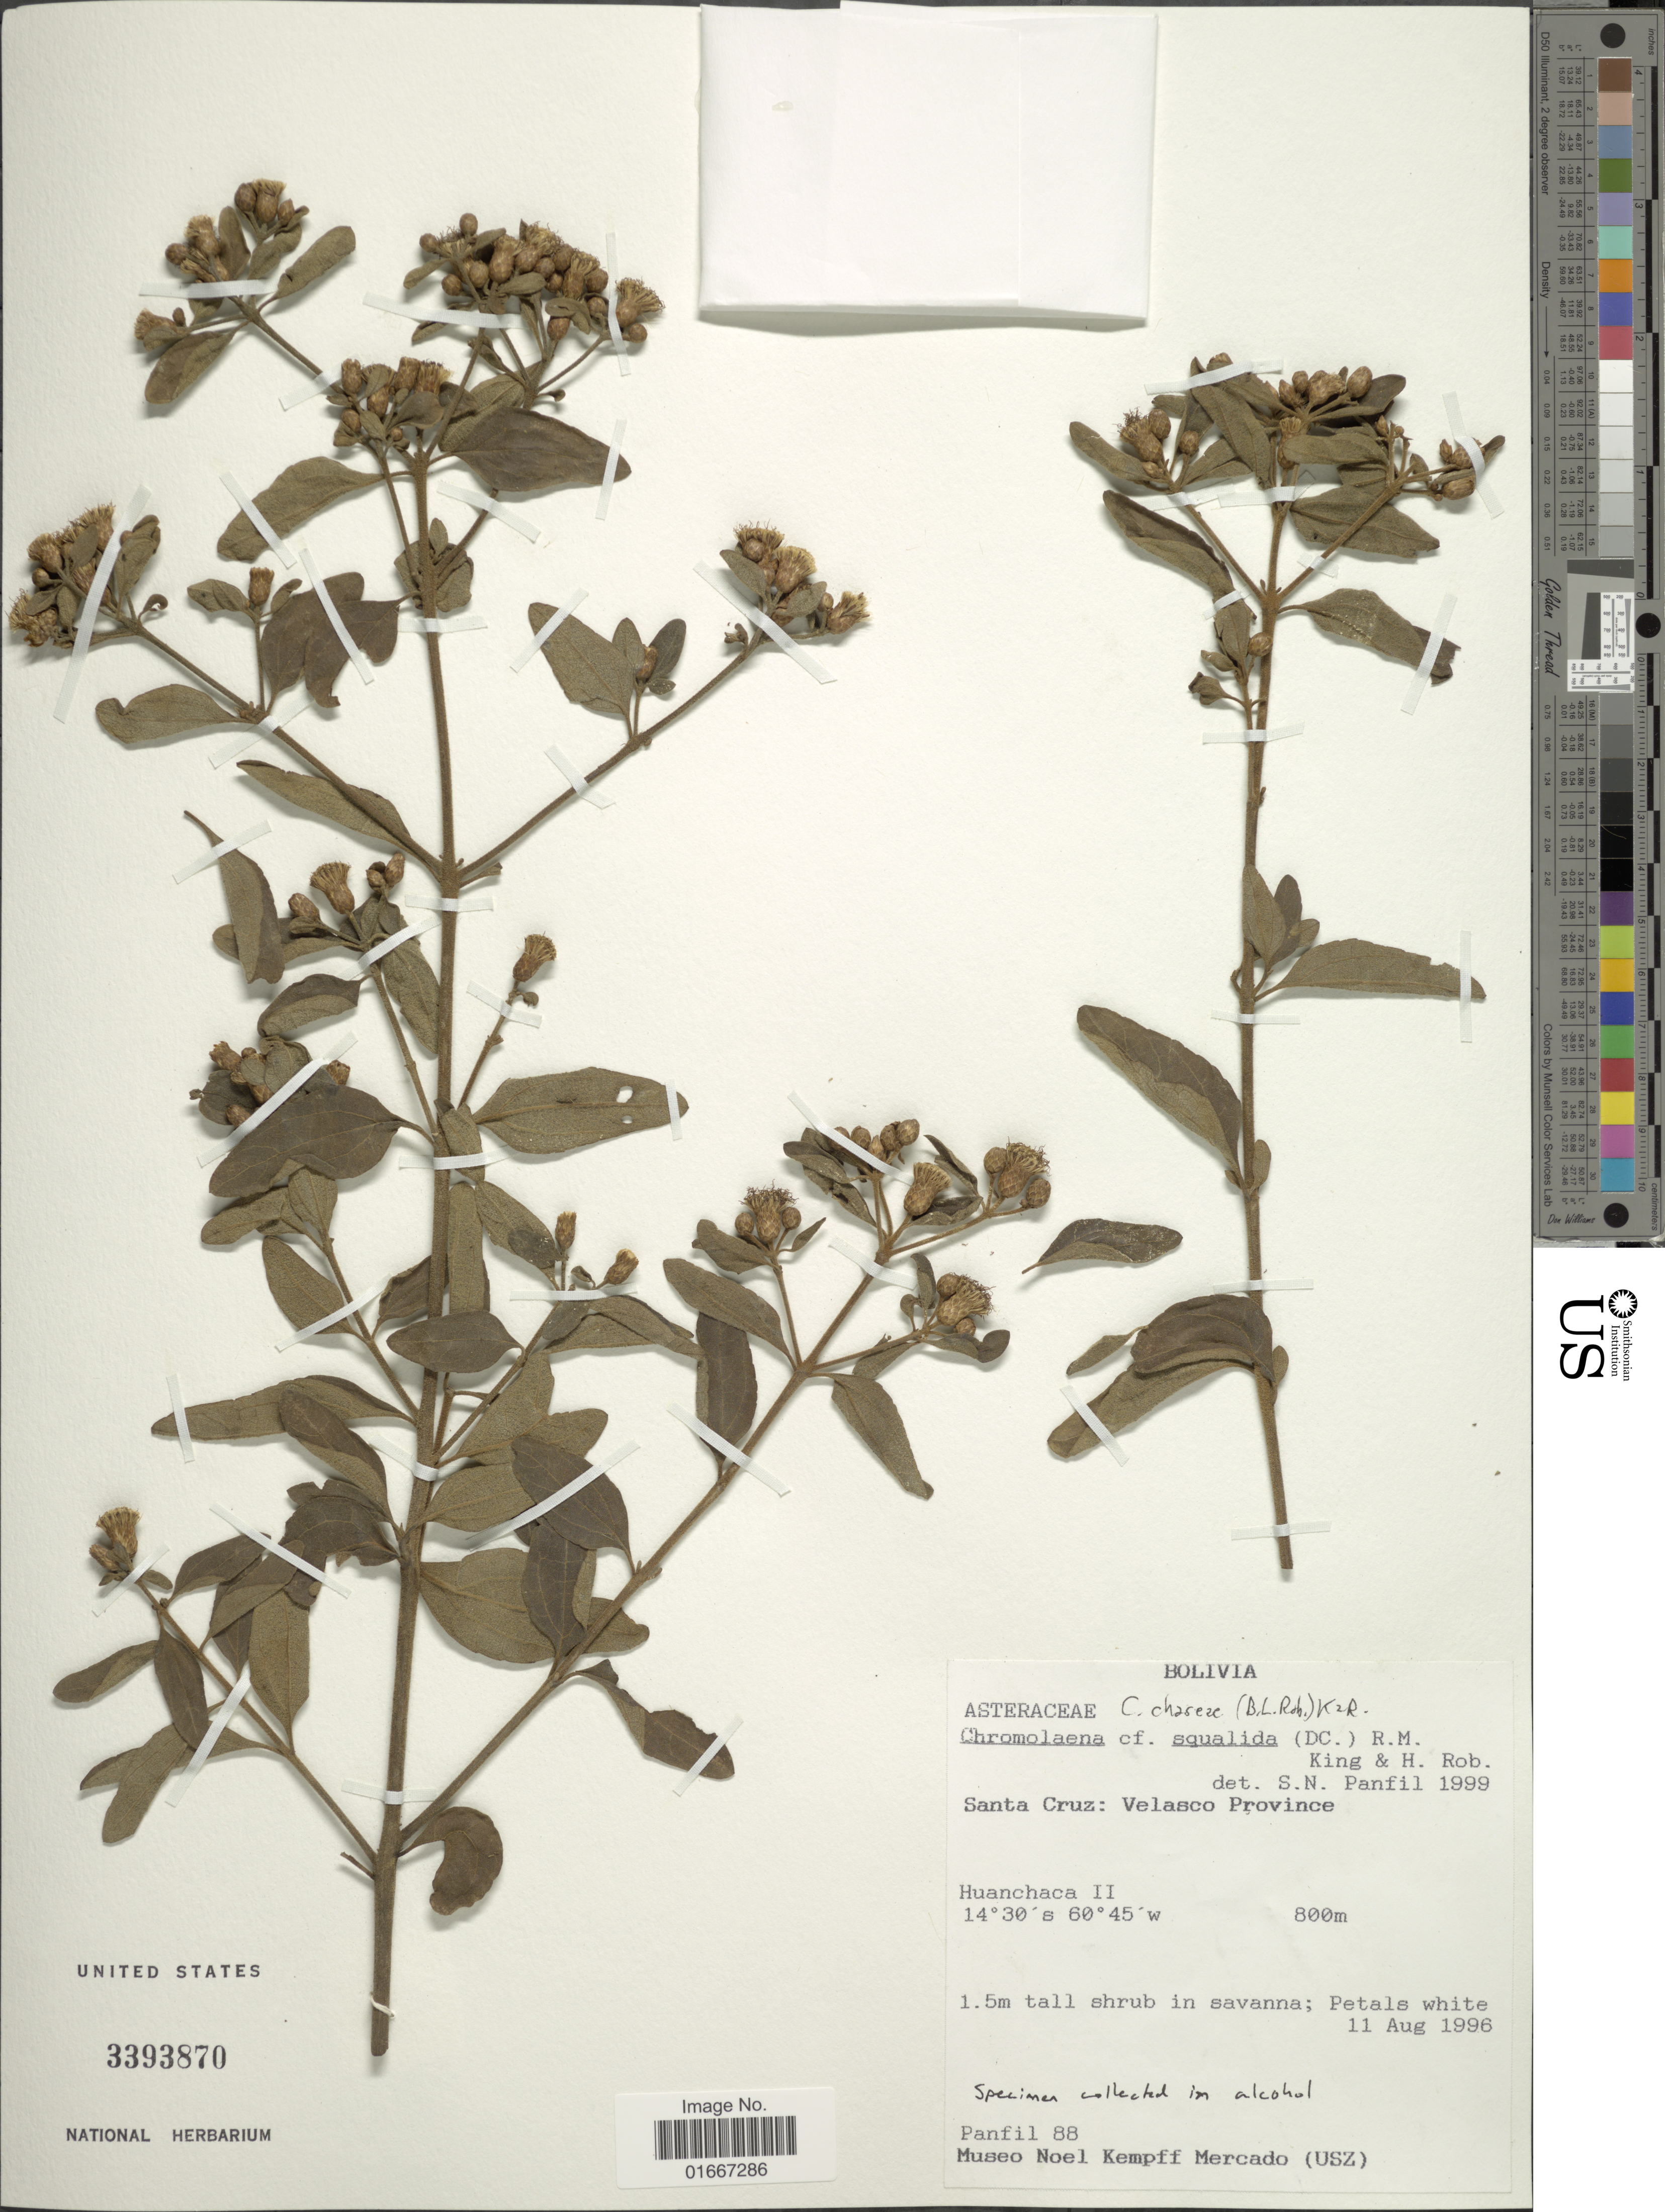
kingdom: Plantae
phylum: Tracheophyta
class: Magnoliopsida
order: Asterales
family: Asteraceae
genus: Chromolaena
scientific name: Chromolaena chaseae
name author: (B.L. Rob.) R.M. King & H. Rob.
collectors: -- Panfil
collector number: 88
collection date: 1996-08-11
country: Bolivia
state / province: Santa Cruz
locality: Velasco Province, Huanchaca II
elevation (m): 800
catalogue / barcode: US 3393870